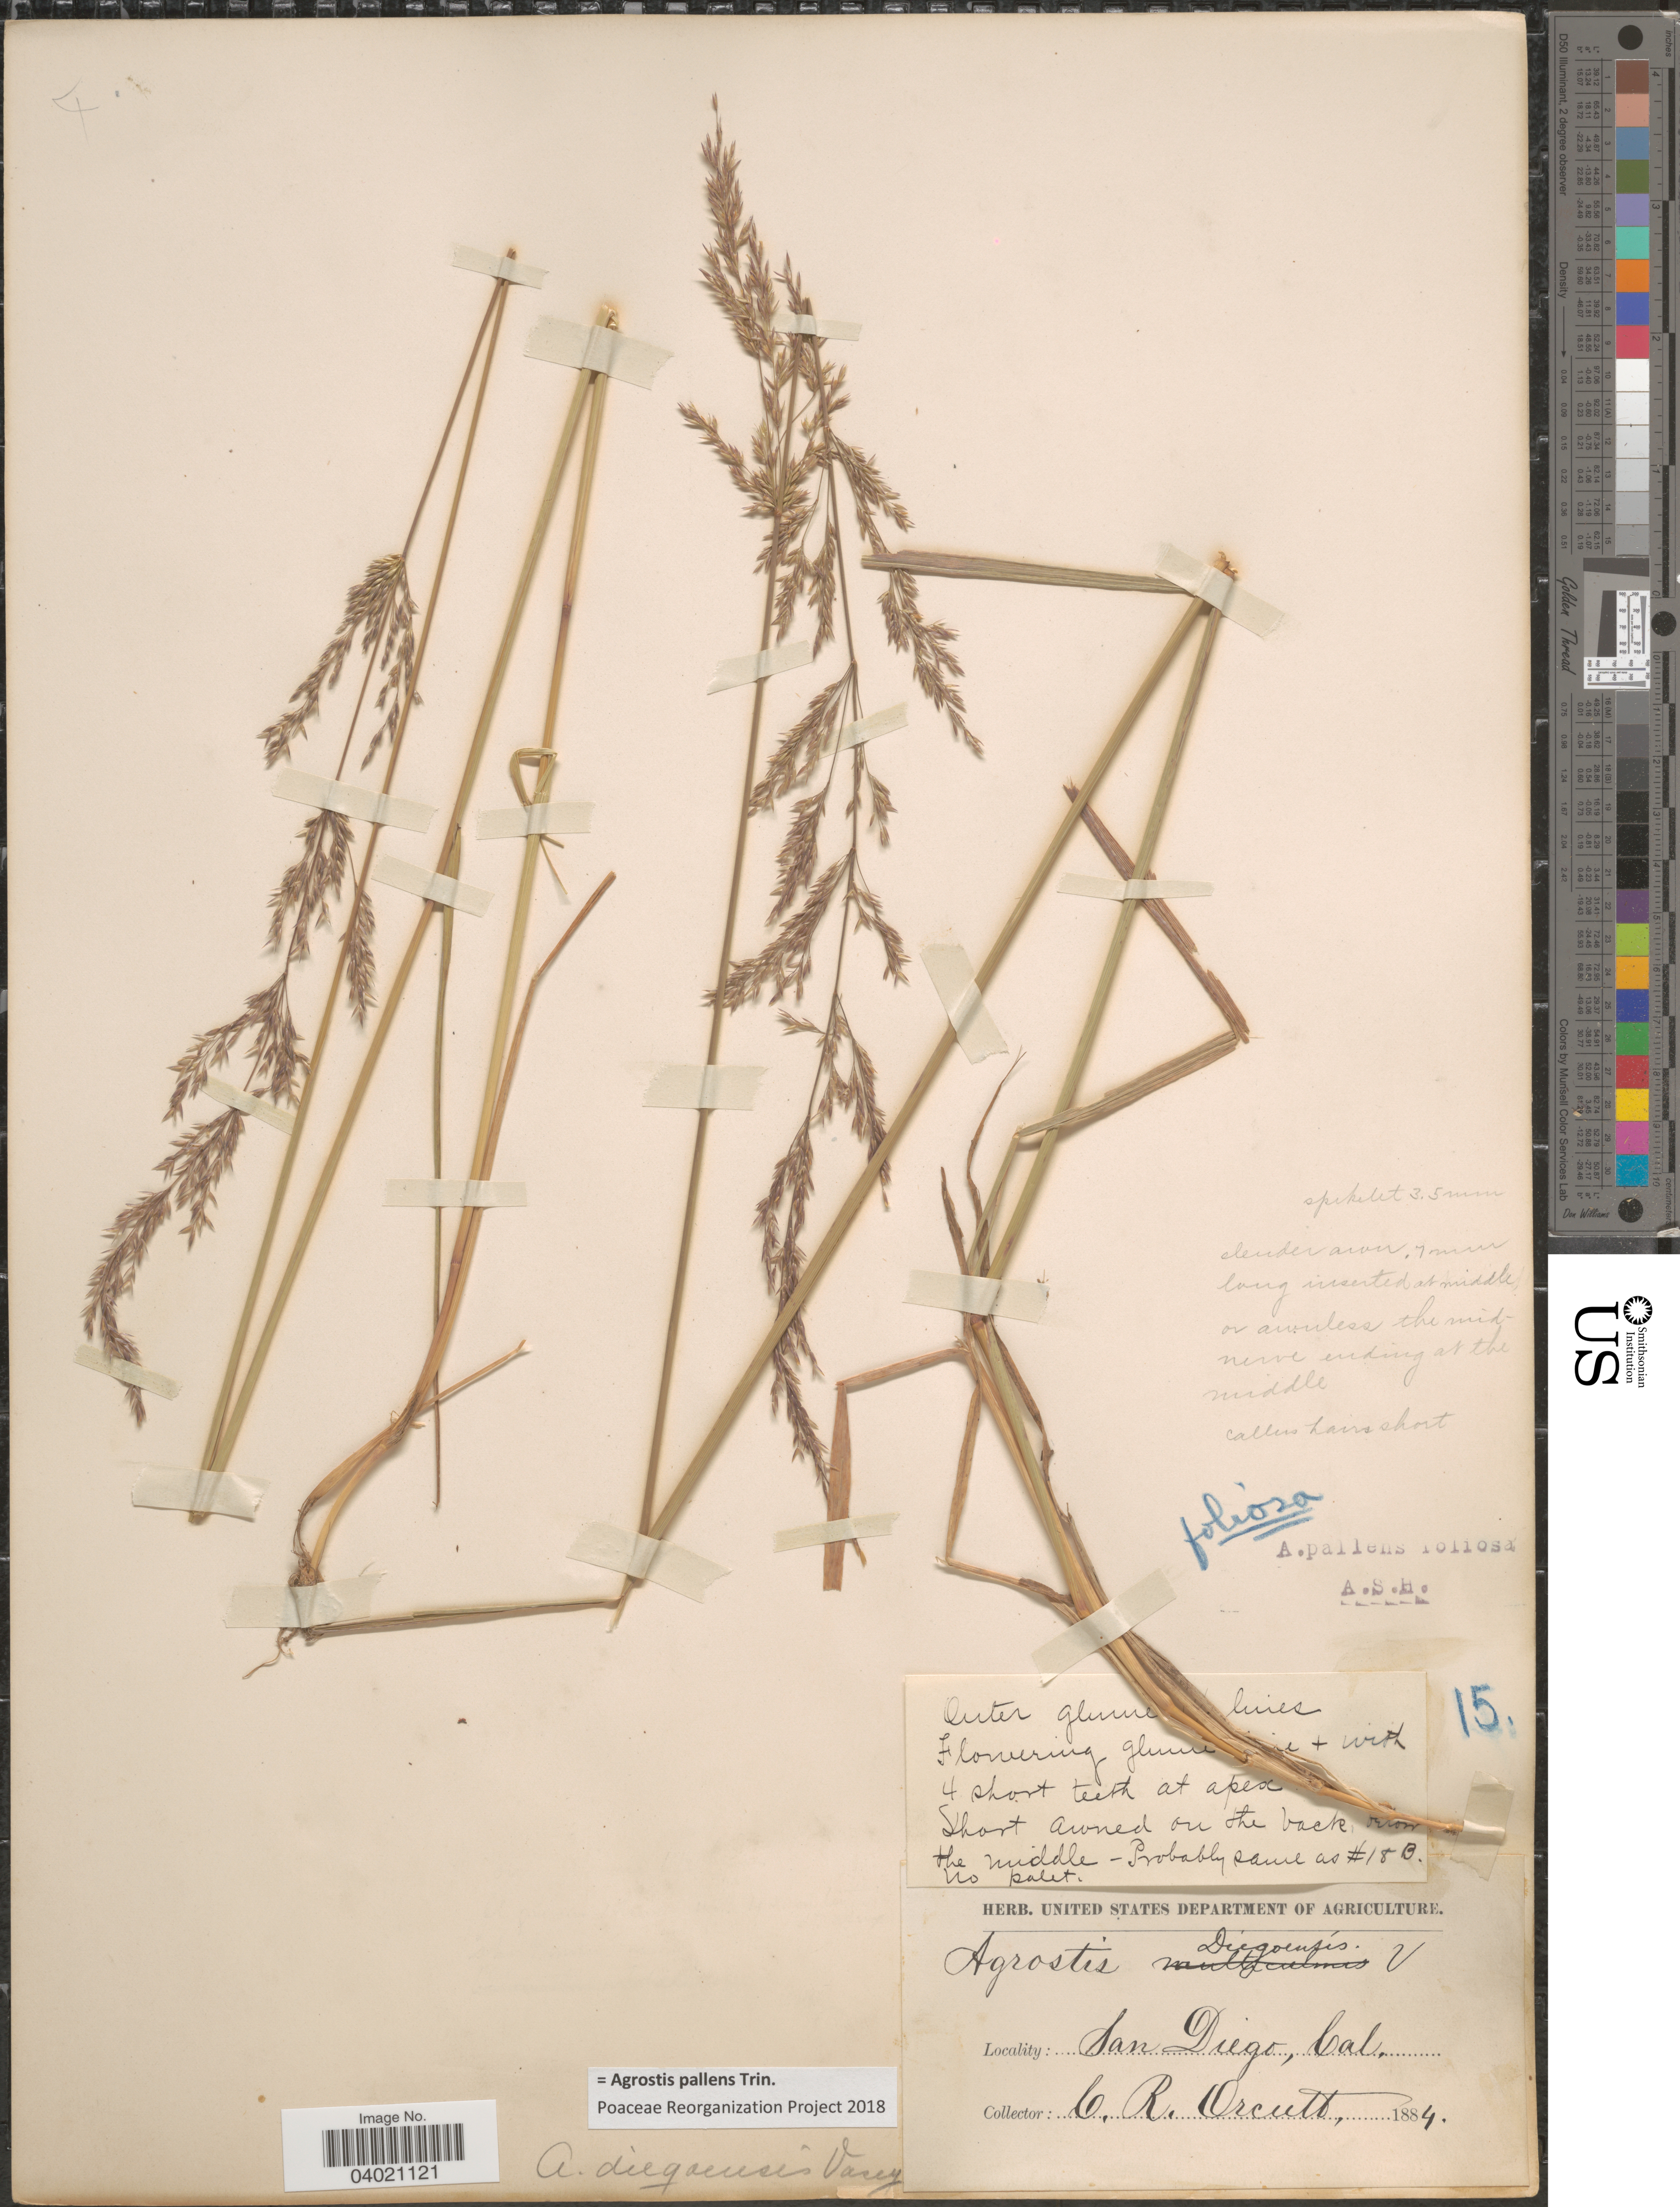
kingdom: Plantae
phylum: Tracheophyta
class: Liliopsida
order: Poales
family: Poaceae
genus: Agrostis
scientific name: Agrostis pallens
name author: Trin.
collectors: C. R. Orcutt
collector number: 15?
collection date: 1884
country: United States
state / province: California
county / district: San Diego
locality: San Diego.